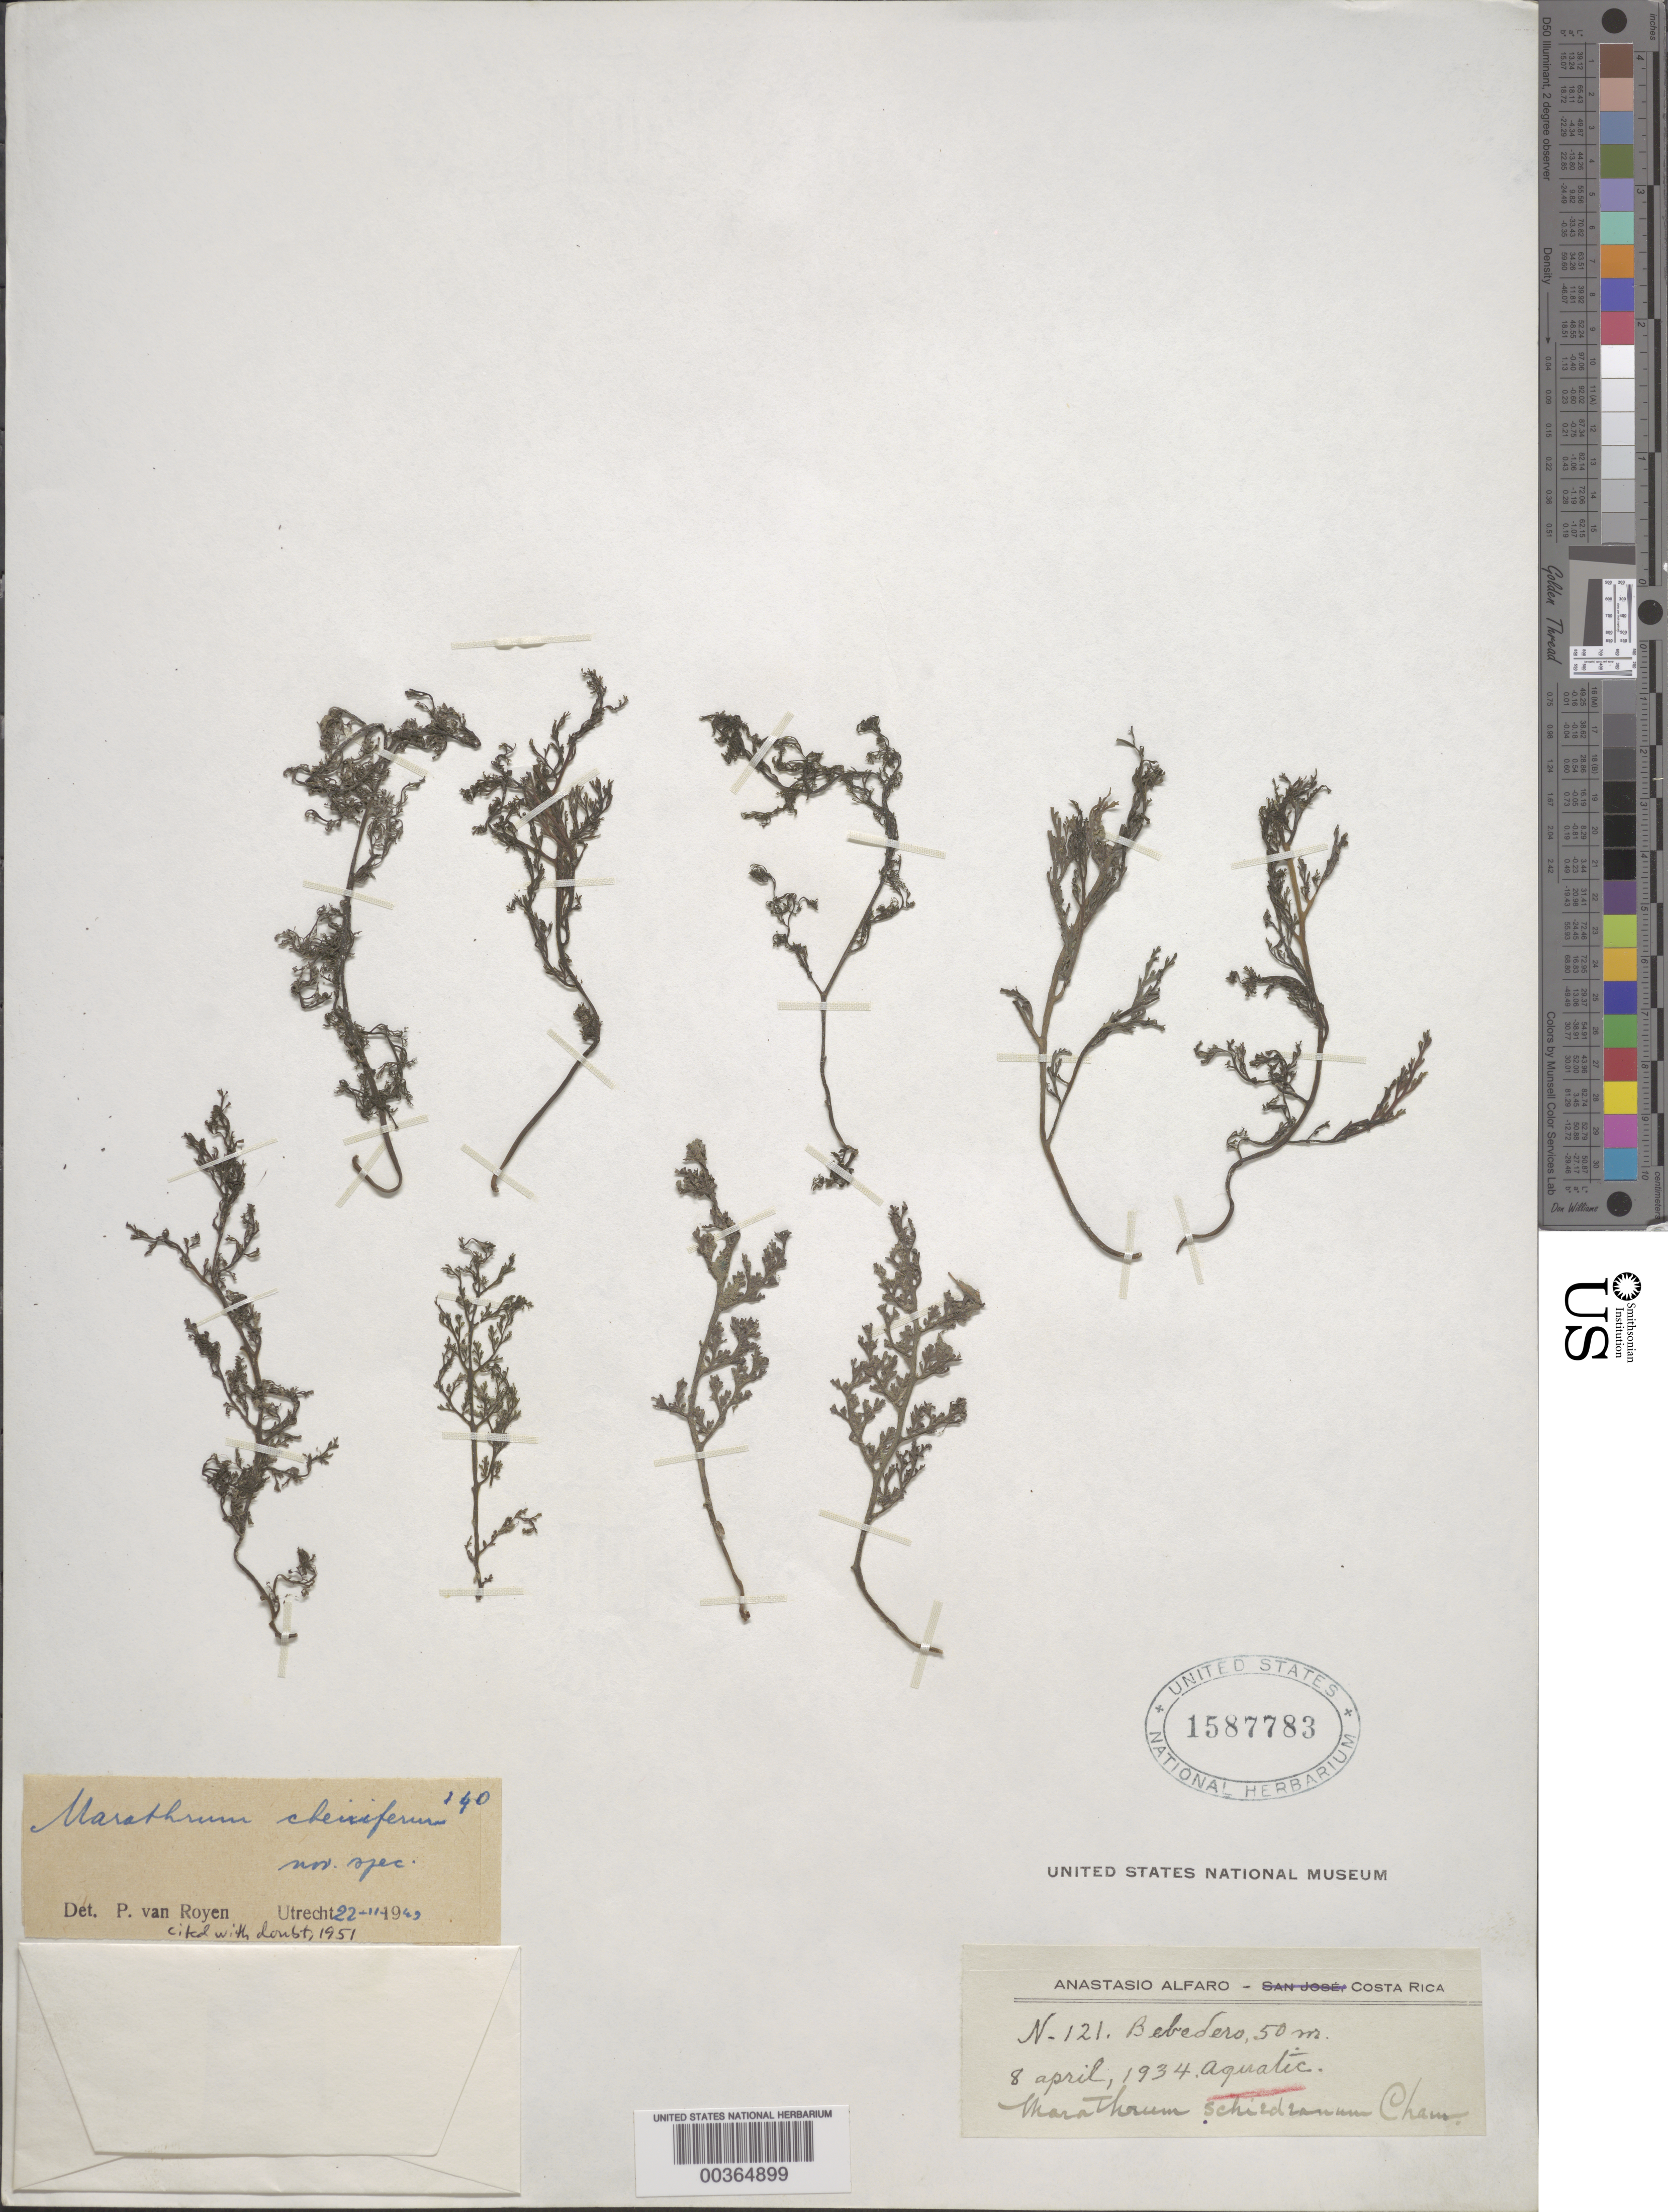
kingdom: Plantae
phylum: Tracheophyta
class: Magnoliopsida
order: Malpighiales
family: Podostemaceae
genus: Marathrum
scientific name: Marathrum cheiriferum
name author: P. Royen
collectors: A. Alfaro Gonzalez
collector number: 121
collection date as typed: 08 Apr 1934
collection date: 1934-04-08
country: Costa Rica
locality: Bebedero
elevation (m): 50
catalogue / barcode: US 1587783